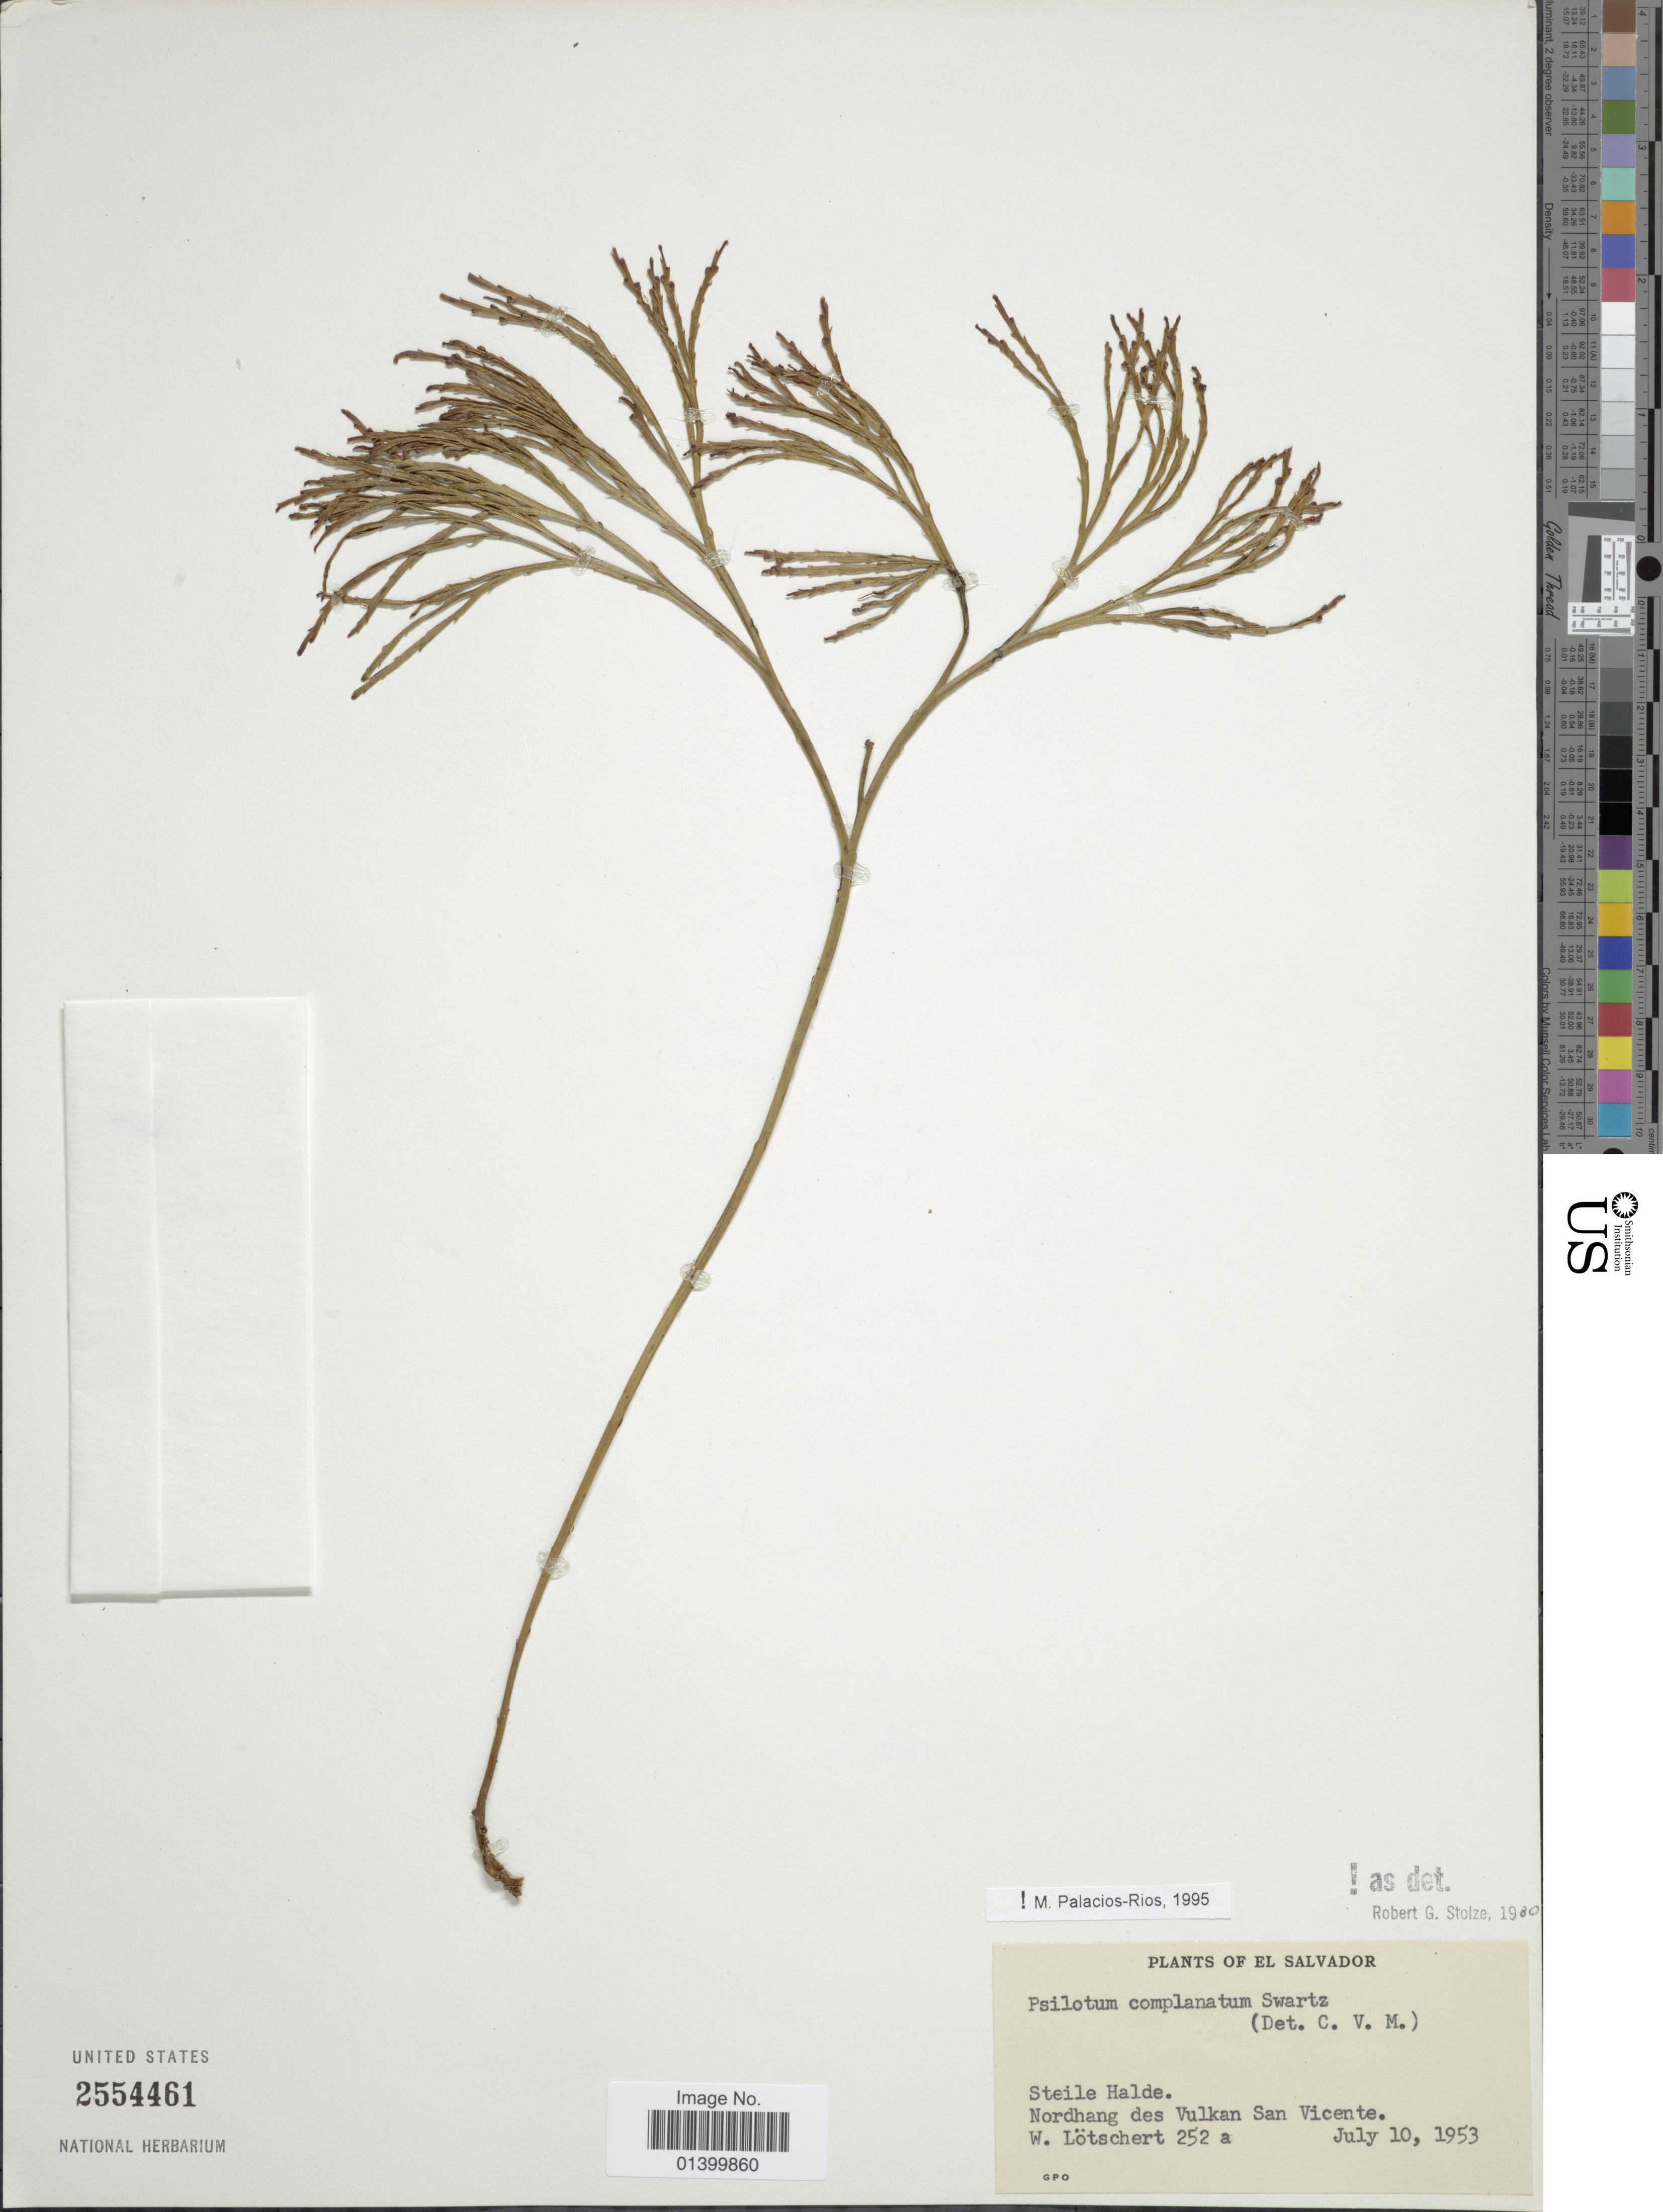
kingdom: Plantae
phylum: Tracheophyta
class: Polypodiopsida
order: Psilotales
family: Psilotaceae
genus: Psilotum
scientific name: Psilotum complanatum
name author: Sw.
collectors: W. Lötschert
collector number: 252 a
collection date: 1953-07-10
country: El Salvador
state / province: San Vincente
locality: Plants of El Salvador. Steile Halde. Nordhang des Vulkan San Vicente.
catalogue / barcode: US 2554461